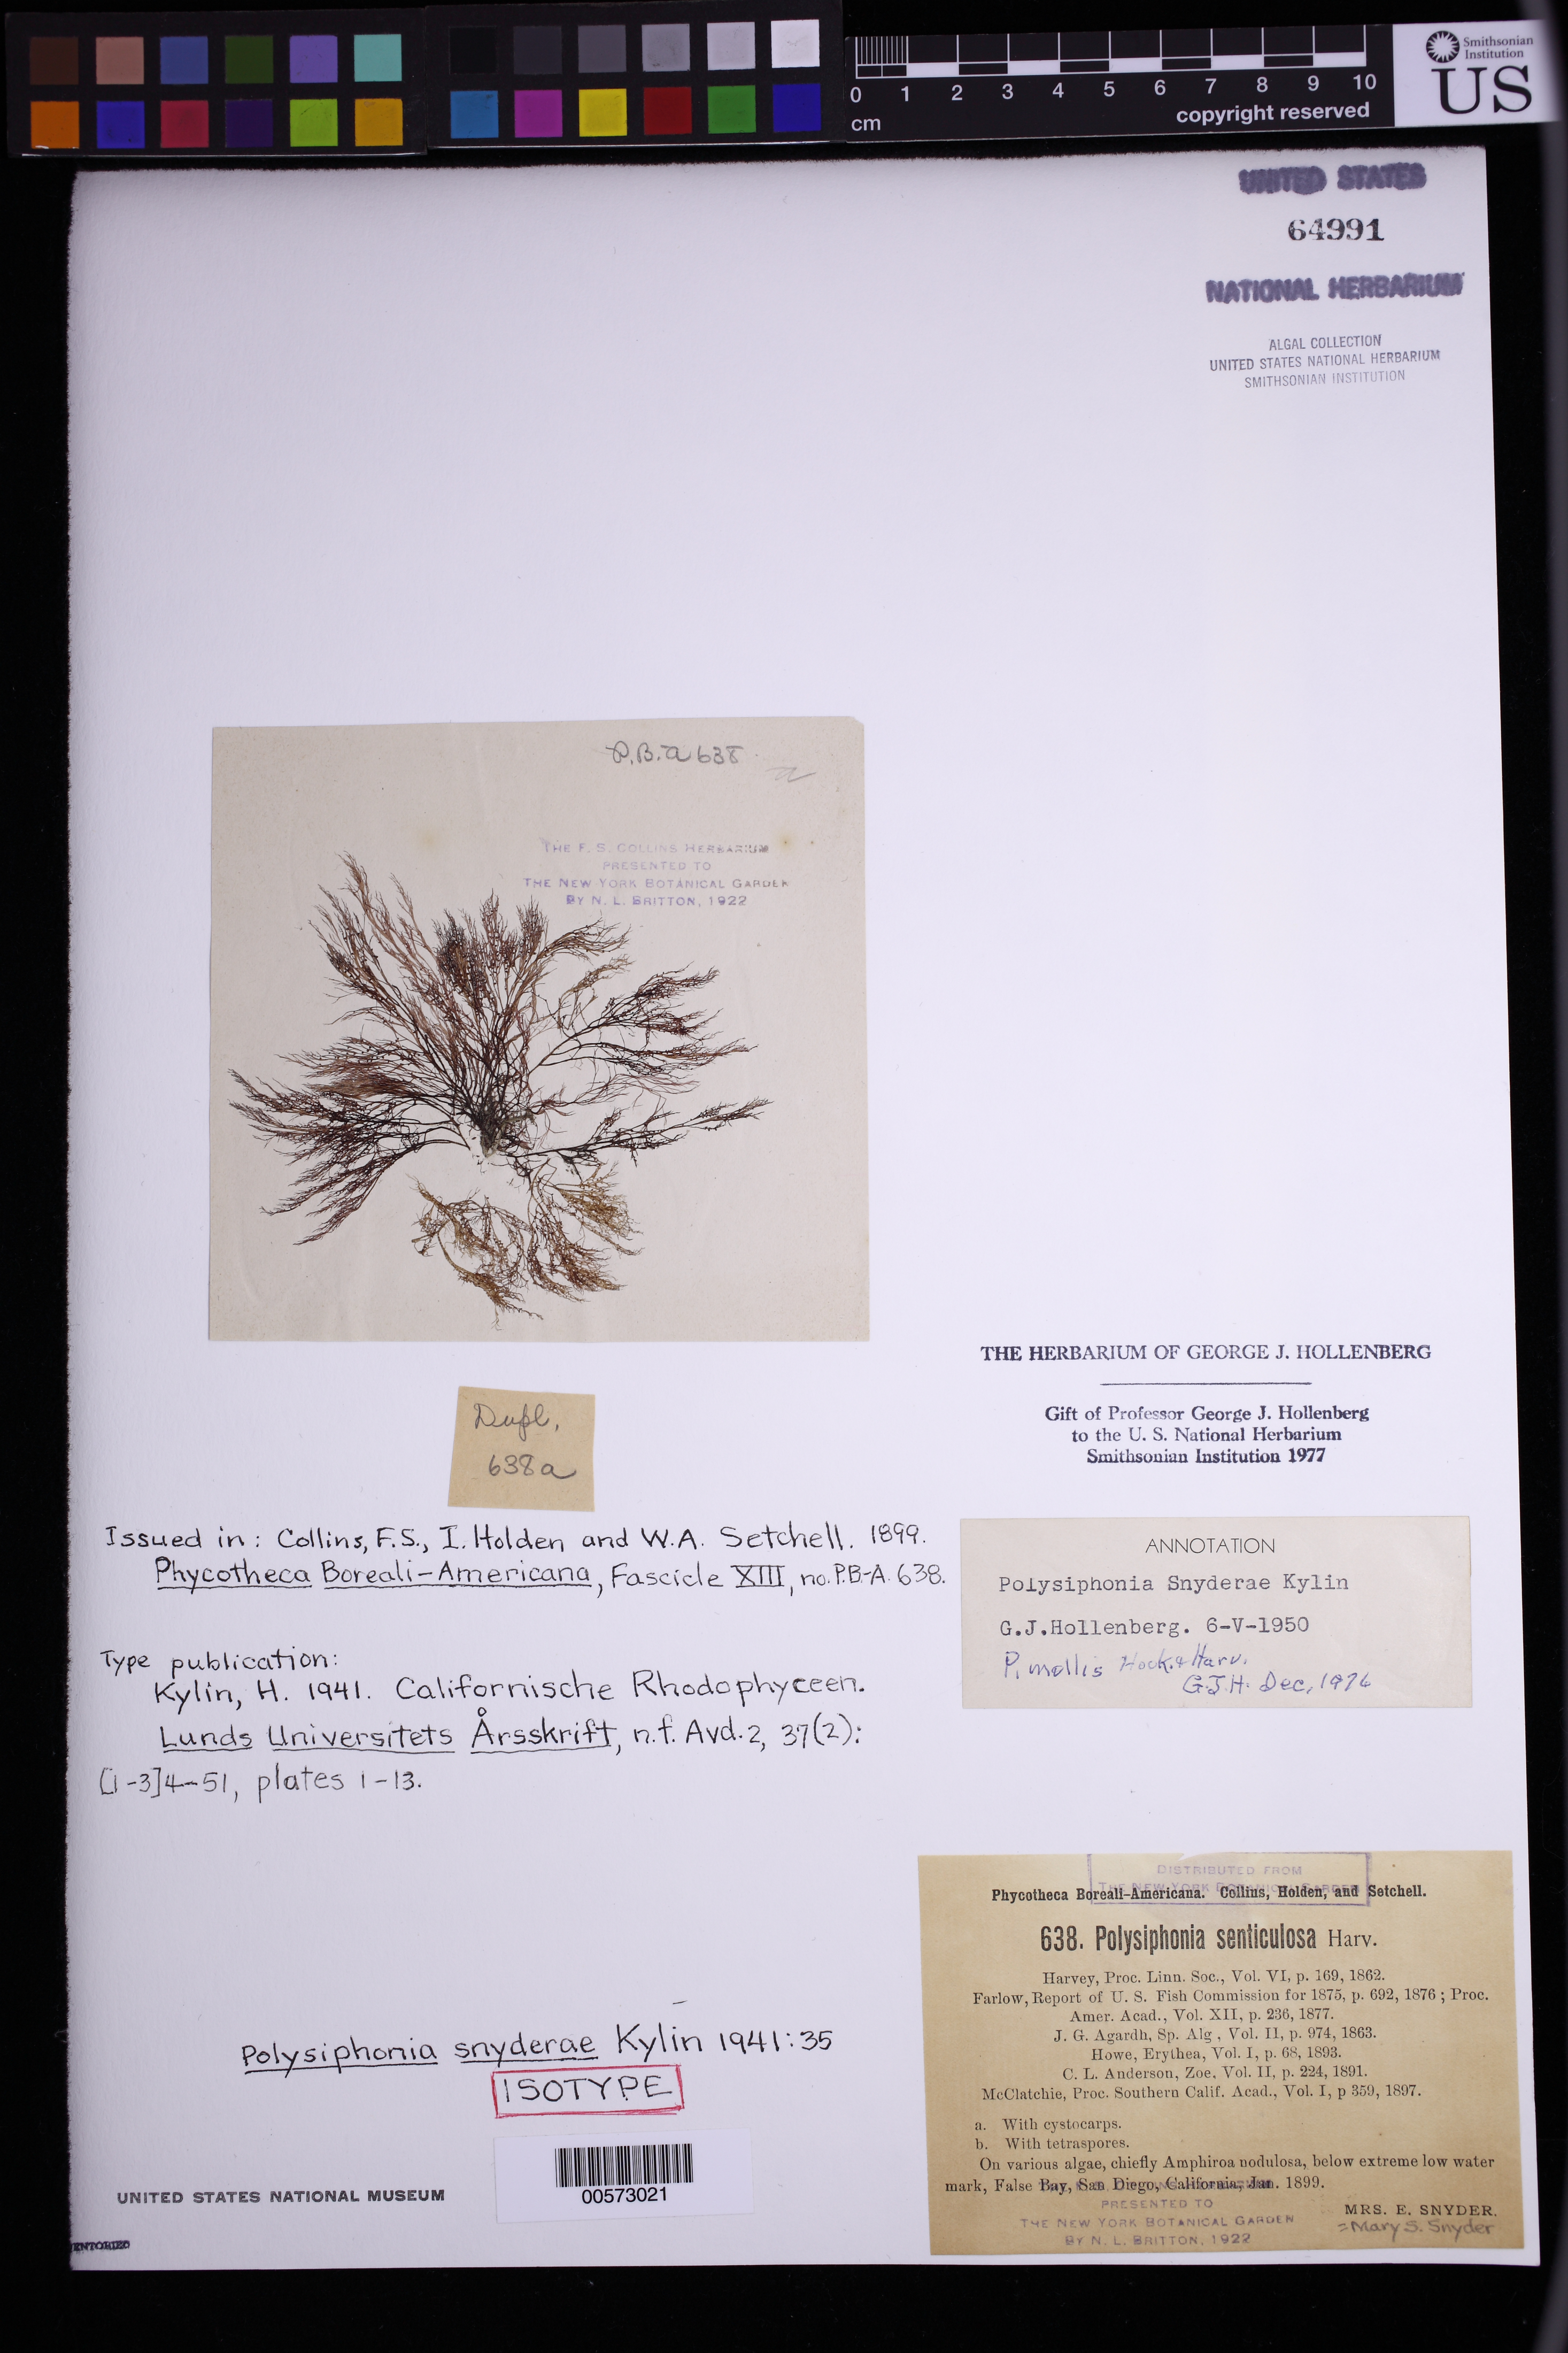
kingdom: Plantae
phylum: Rhodophyta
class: Florideophyceae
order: Ceramiales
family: Rhodomelaceae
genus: Polysiphonia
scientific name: Polysiphonia snyderae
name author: Kylin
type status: Isotype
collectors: M. Snyder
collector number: PB-A 638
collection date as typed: Jan 1899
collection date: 1899-01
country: United States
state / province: California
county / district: San Diego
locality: False Bay [now=Mission Bay], San Diego.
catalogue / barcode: US 64991